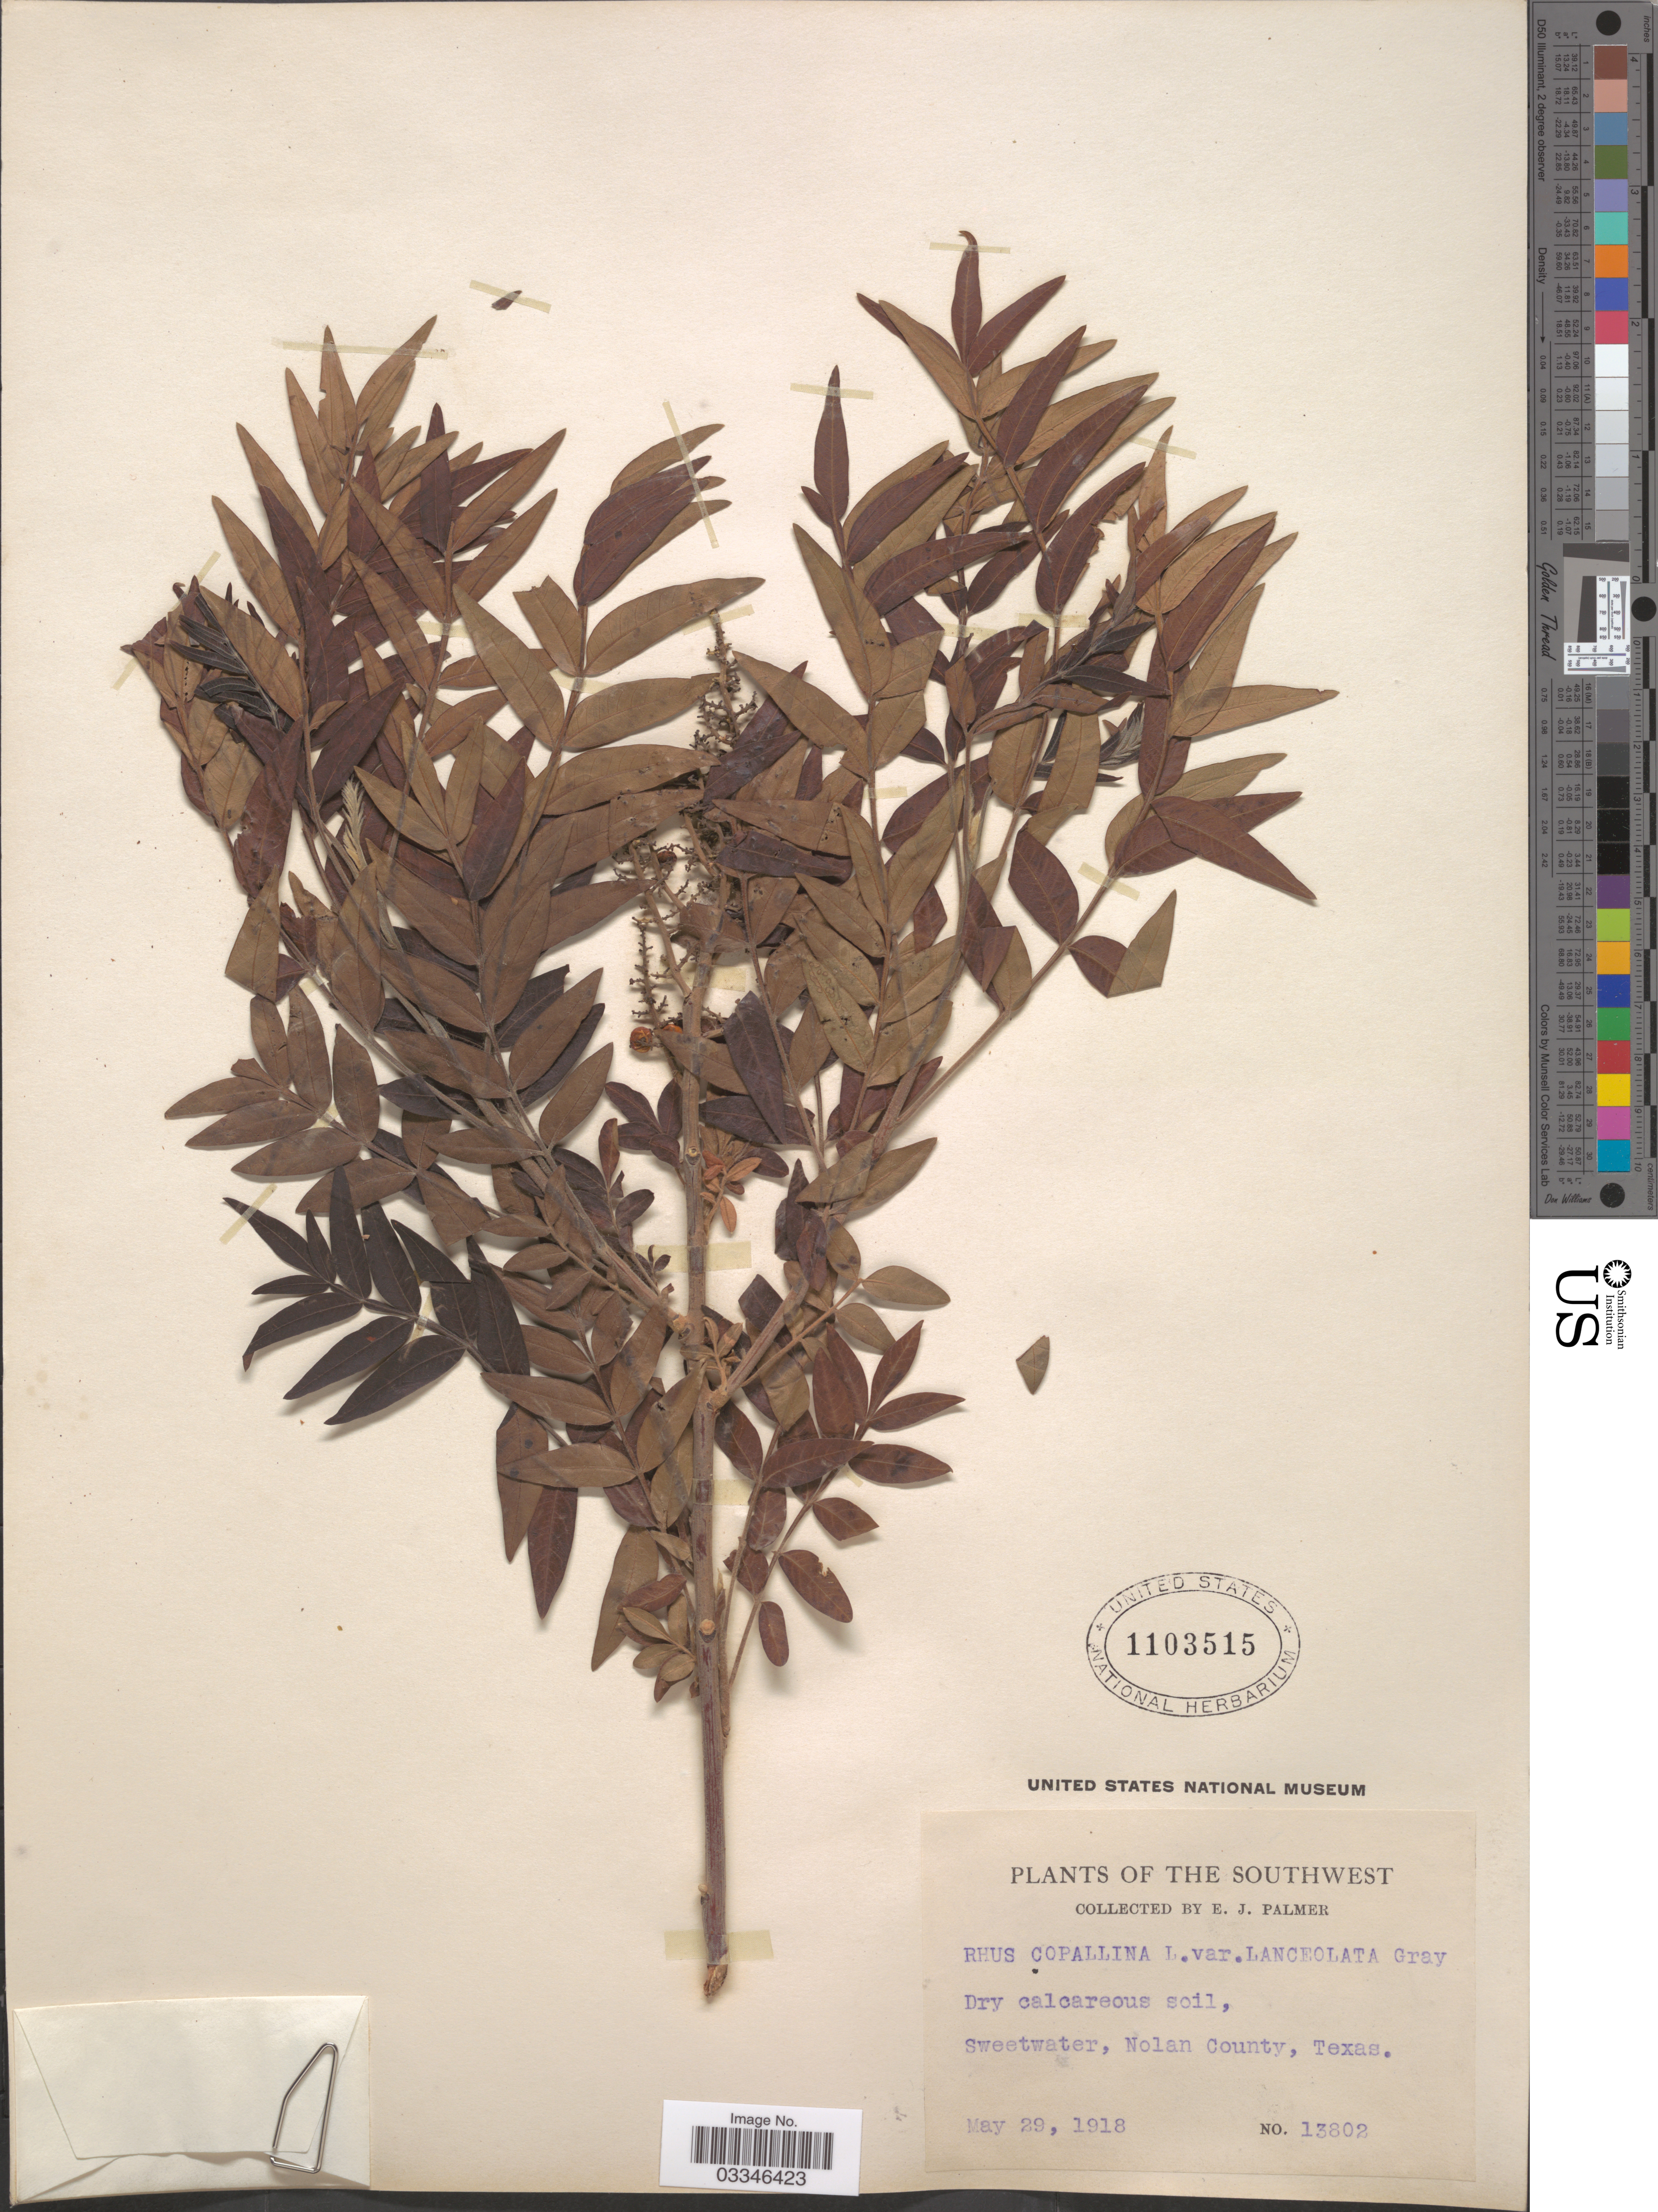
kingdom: Plantae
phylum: Tracheophyta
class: Magnoliopsida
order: Sapindales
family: Anacardiaceae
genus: Rhus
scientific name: Rhus lanceolata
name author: (A. Gray) Britton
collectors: E. J. Palmer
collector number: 13802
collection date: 1918-05-29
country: United States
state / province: Texas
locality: The Southwest. Sweetwater, Nolan County.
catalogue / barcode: US 1103515